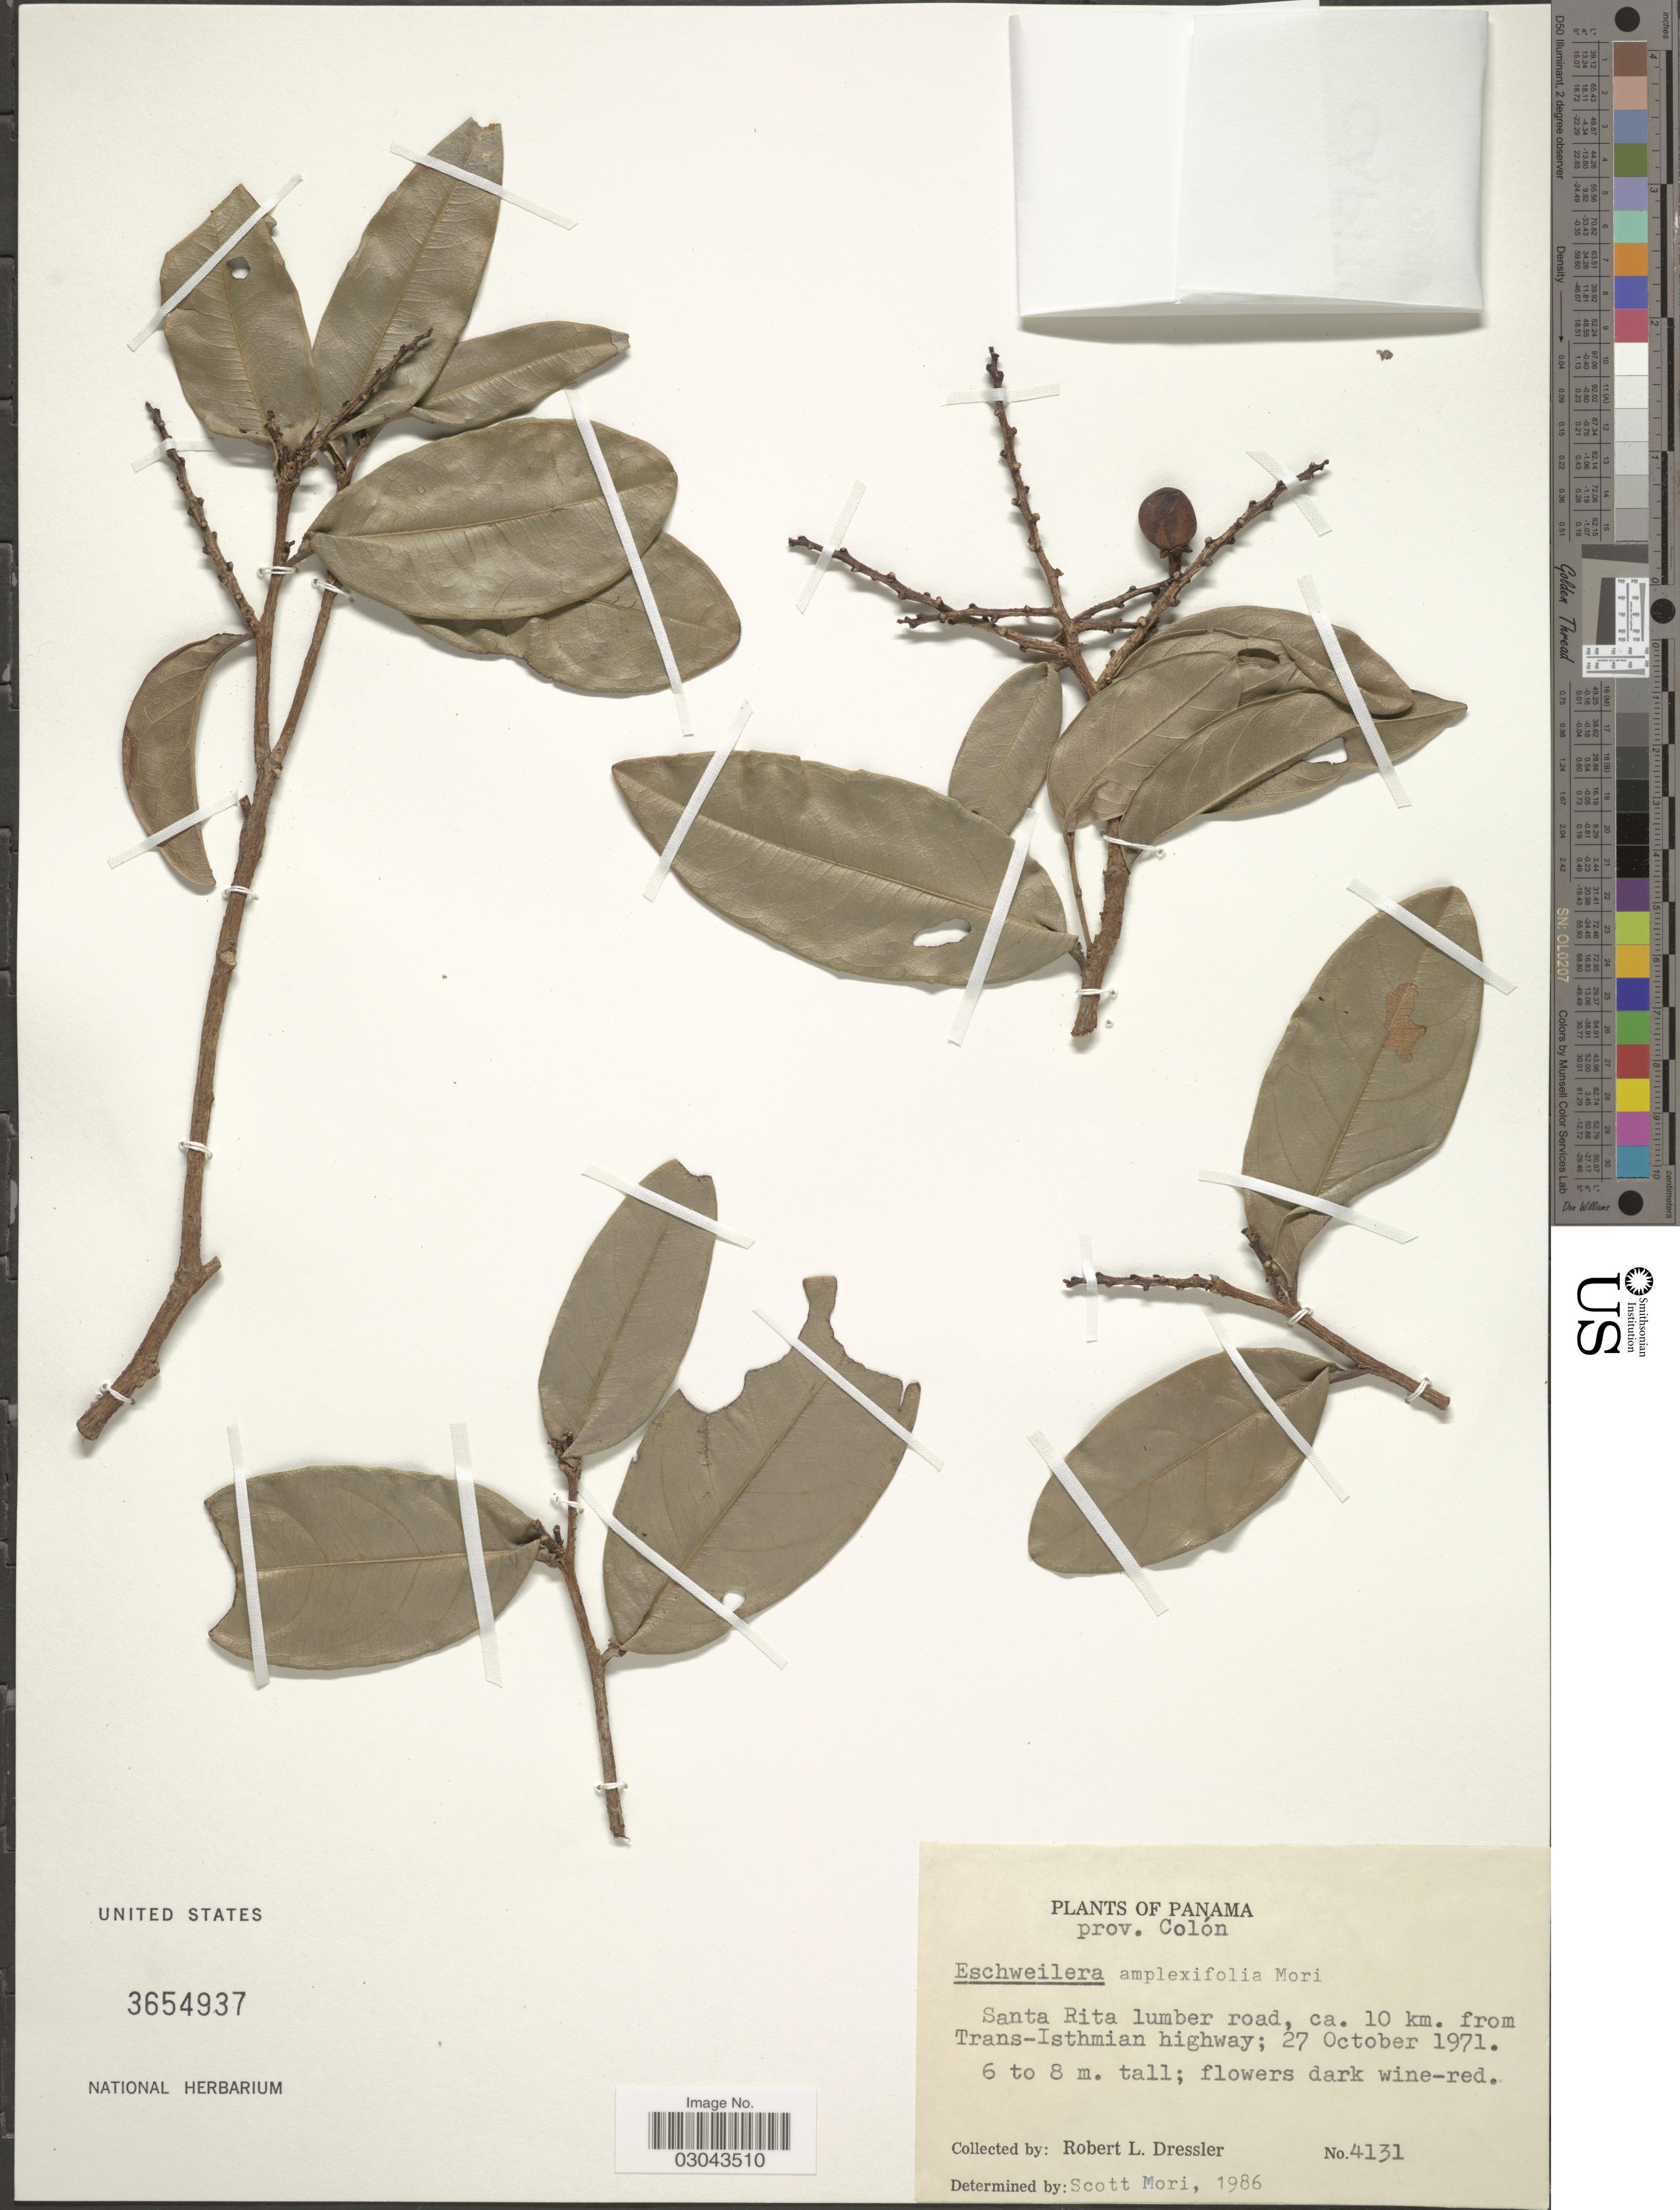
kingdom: Plantae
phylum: Tracheophyta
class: Magnoliopsida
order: Ericales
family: Lecythidaceae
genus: Eschweilera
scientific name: Eschweilera amplexifolia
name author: S.A. Mori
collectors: R. Dressler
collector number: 4131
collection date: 1971-10-27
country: Panama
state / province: Colón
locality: Santa Rita lumber road, ca. 10 km. from Trans-Isthmian Highway.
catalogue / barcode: US 3654937